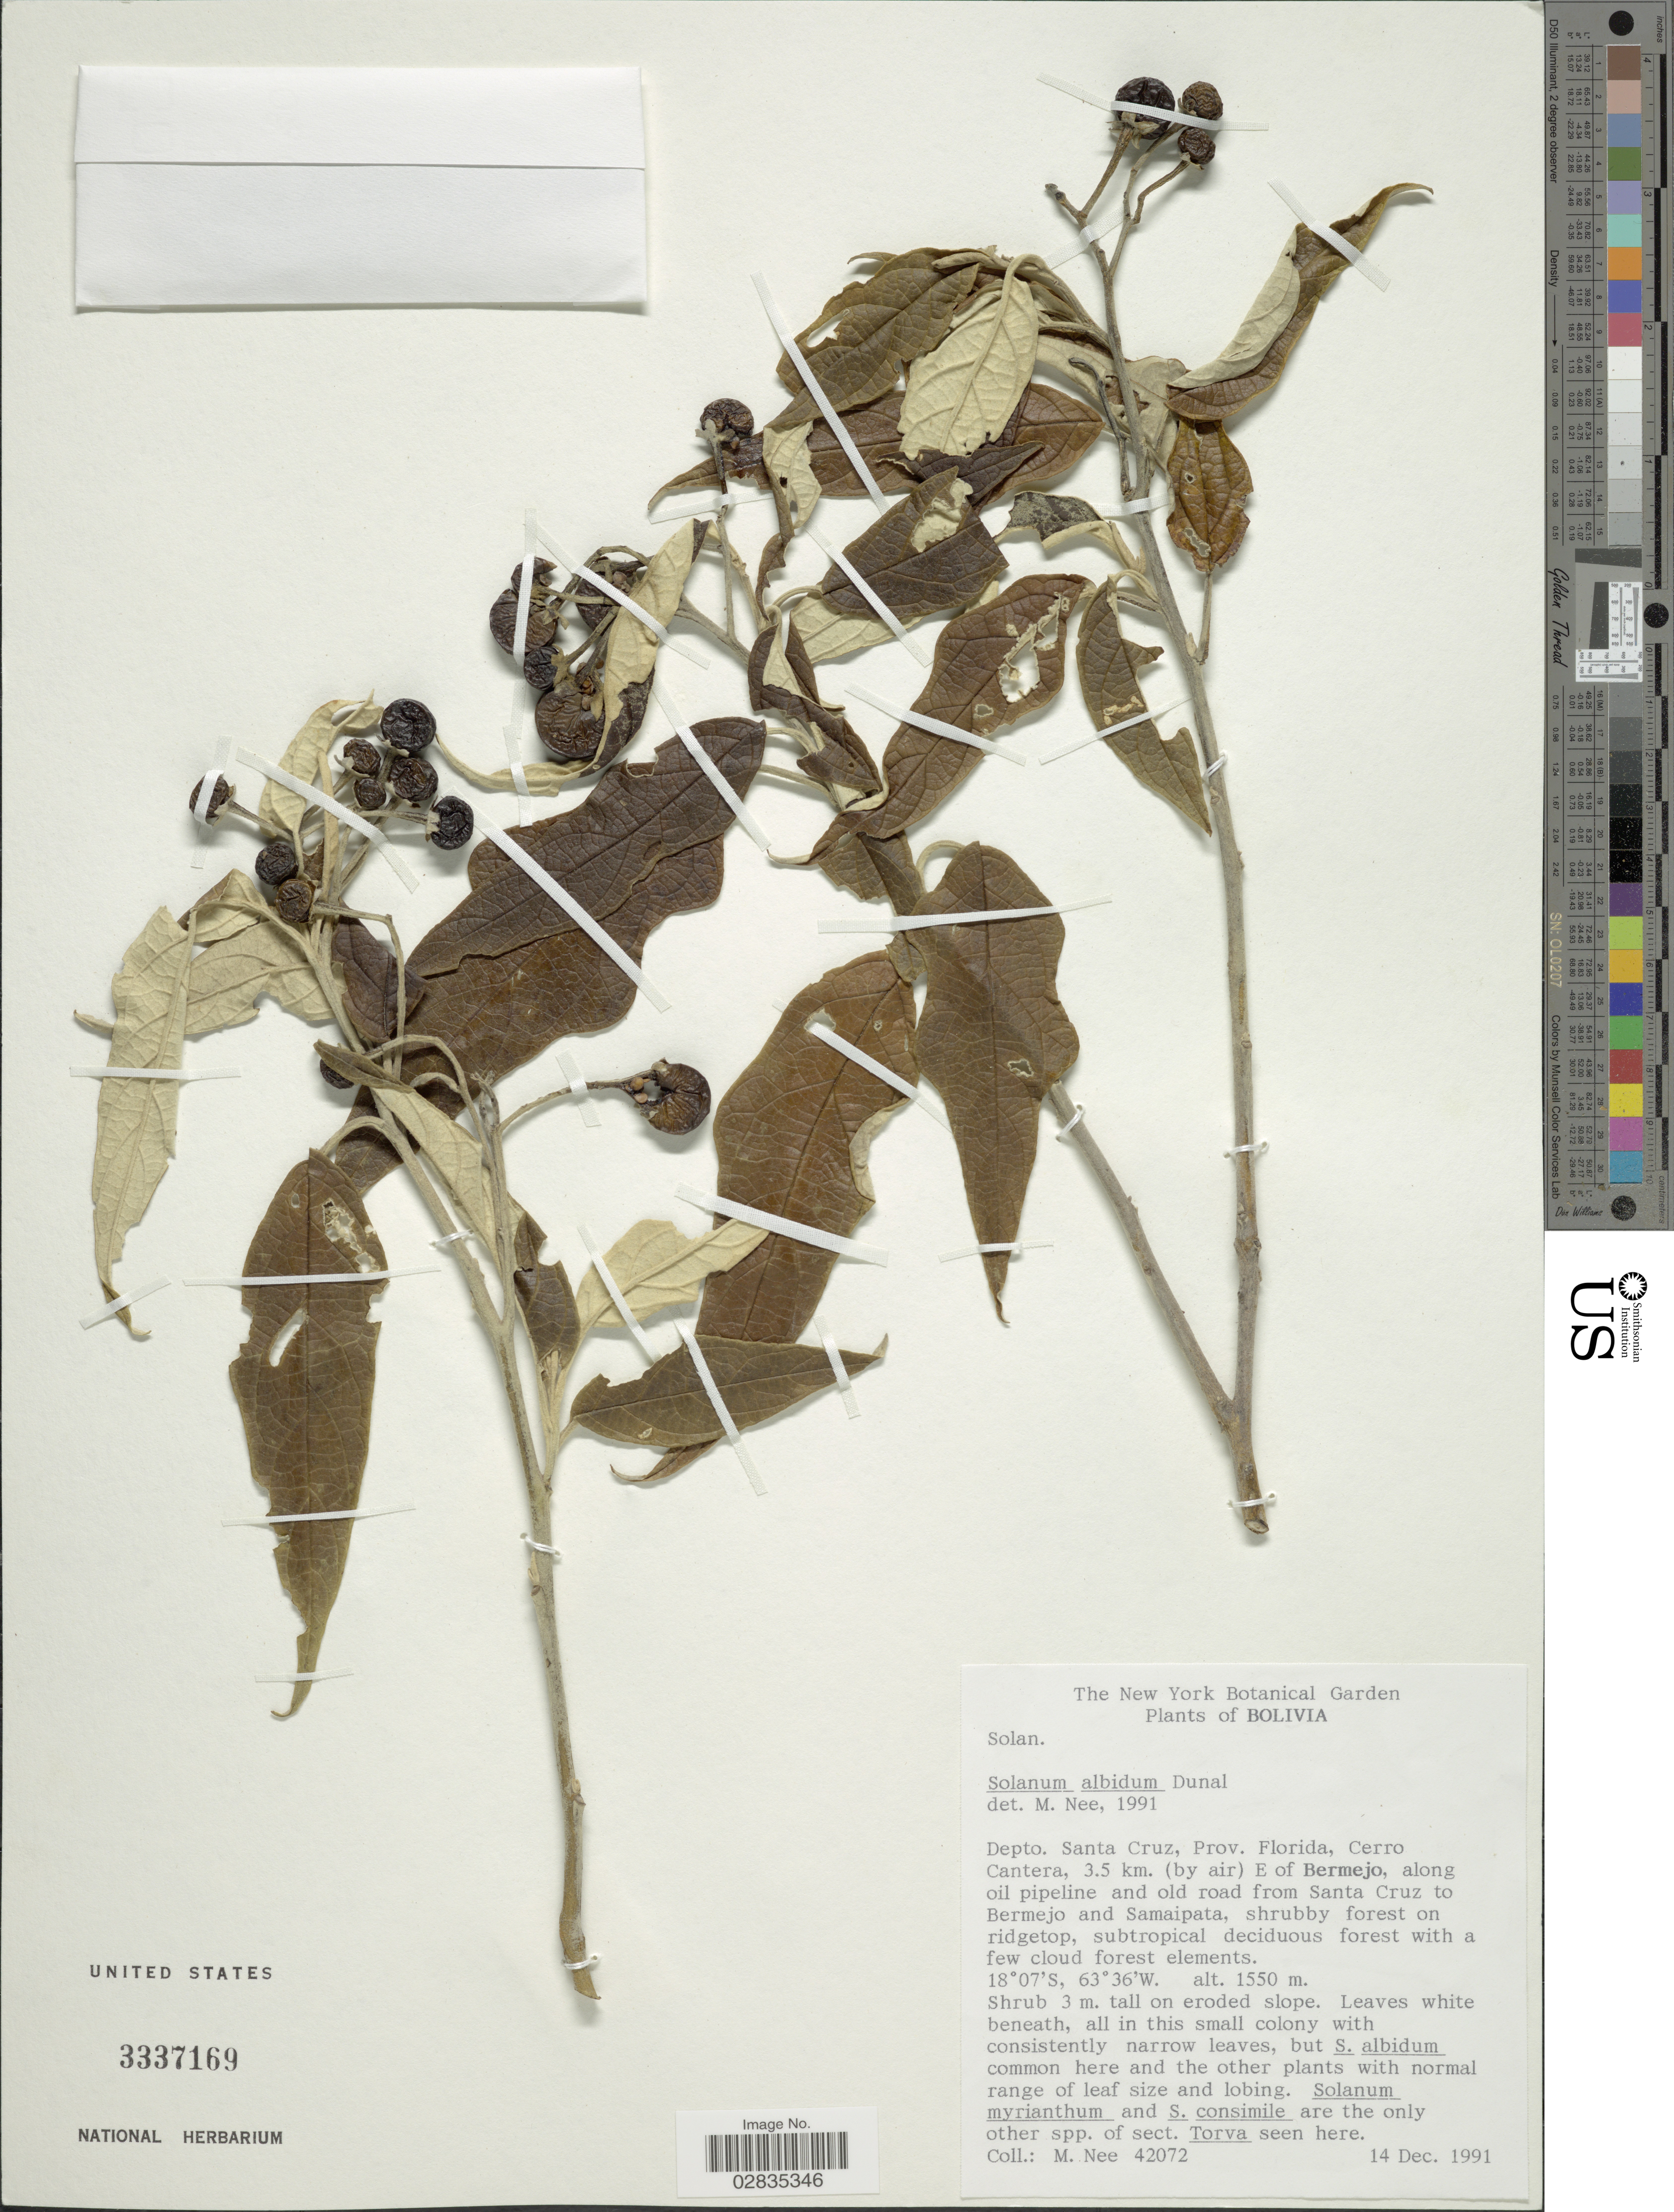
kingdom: Plantae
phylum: Tracheophyta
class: Magnoliopsida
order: Solanales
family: Solanaceae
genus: Solanum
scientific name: Solanum albidum var. albidum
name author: Dunal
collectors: M. Nee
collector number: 42072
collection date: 1991-12-14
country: Bolivia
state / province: Santa Cruz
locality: Depto. Santa Cruz, Prov. Florida, Cerro Cantera, 3.5 km. (by air) E of Bermejo, along oil pipeline and old road from Santa Cruz to Bermejo and Samaipata.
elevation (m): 1550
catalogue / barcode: US 3337169